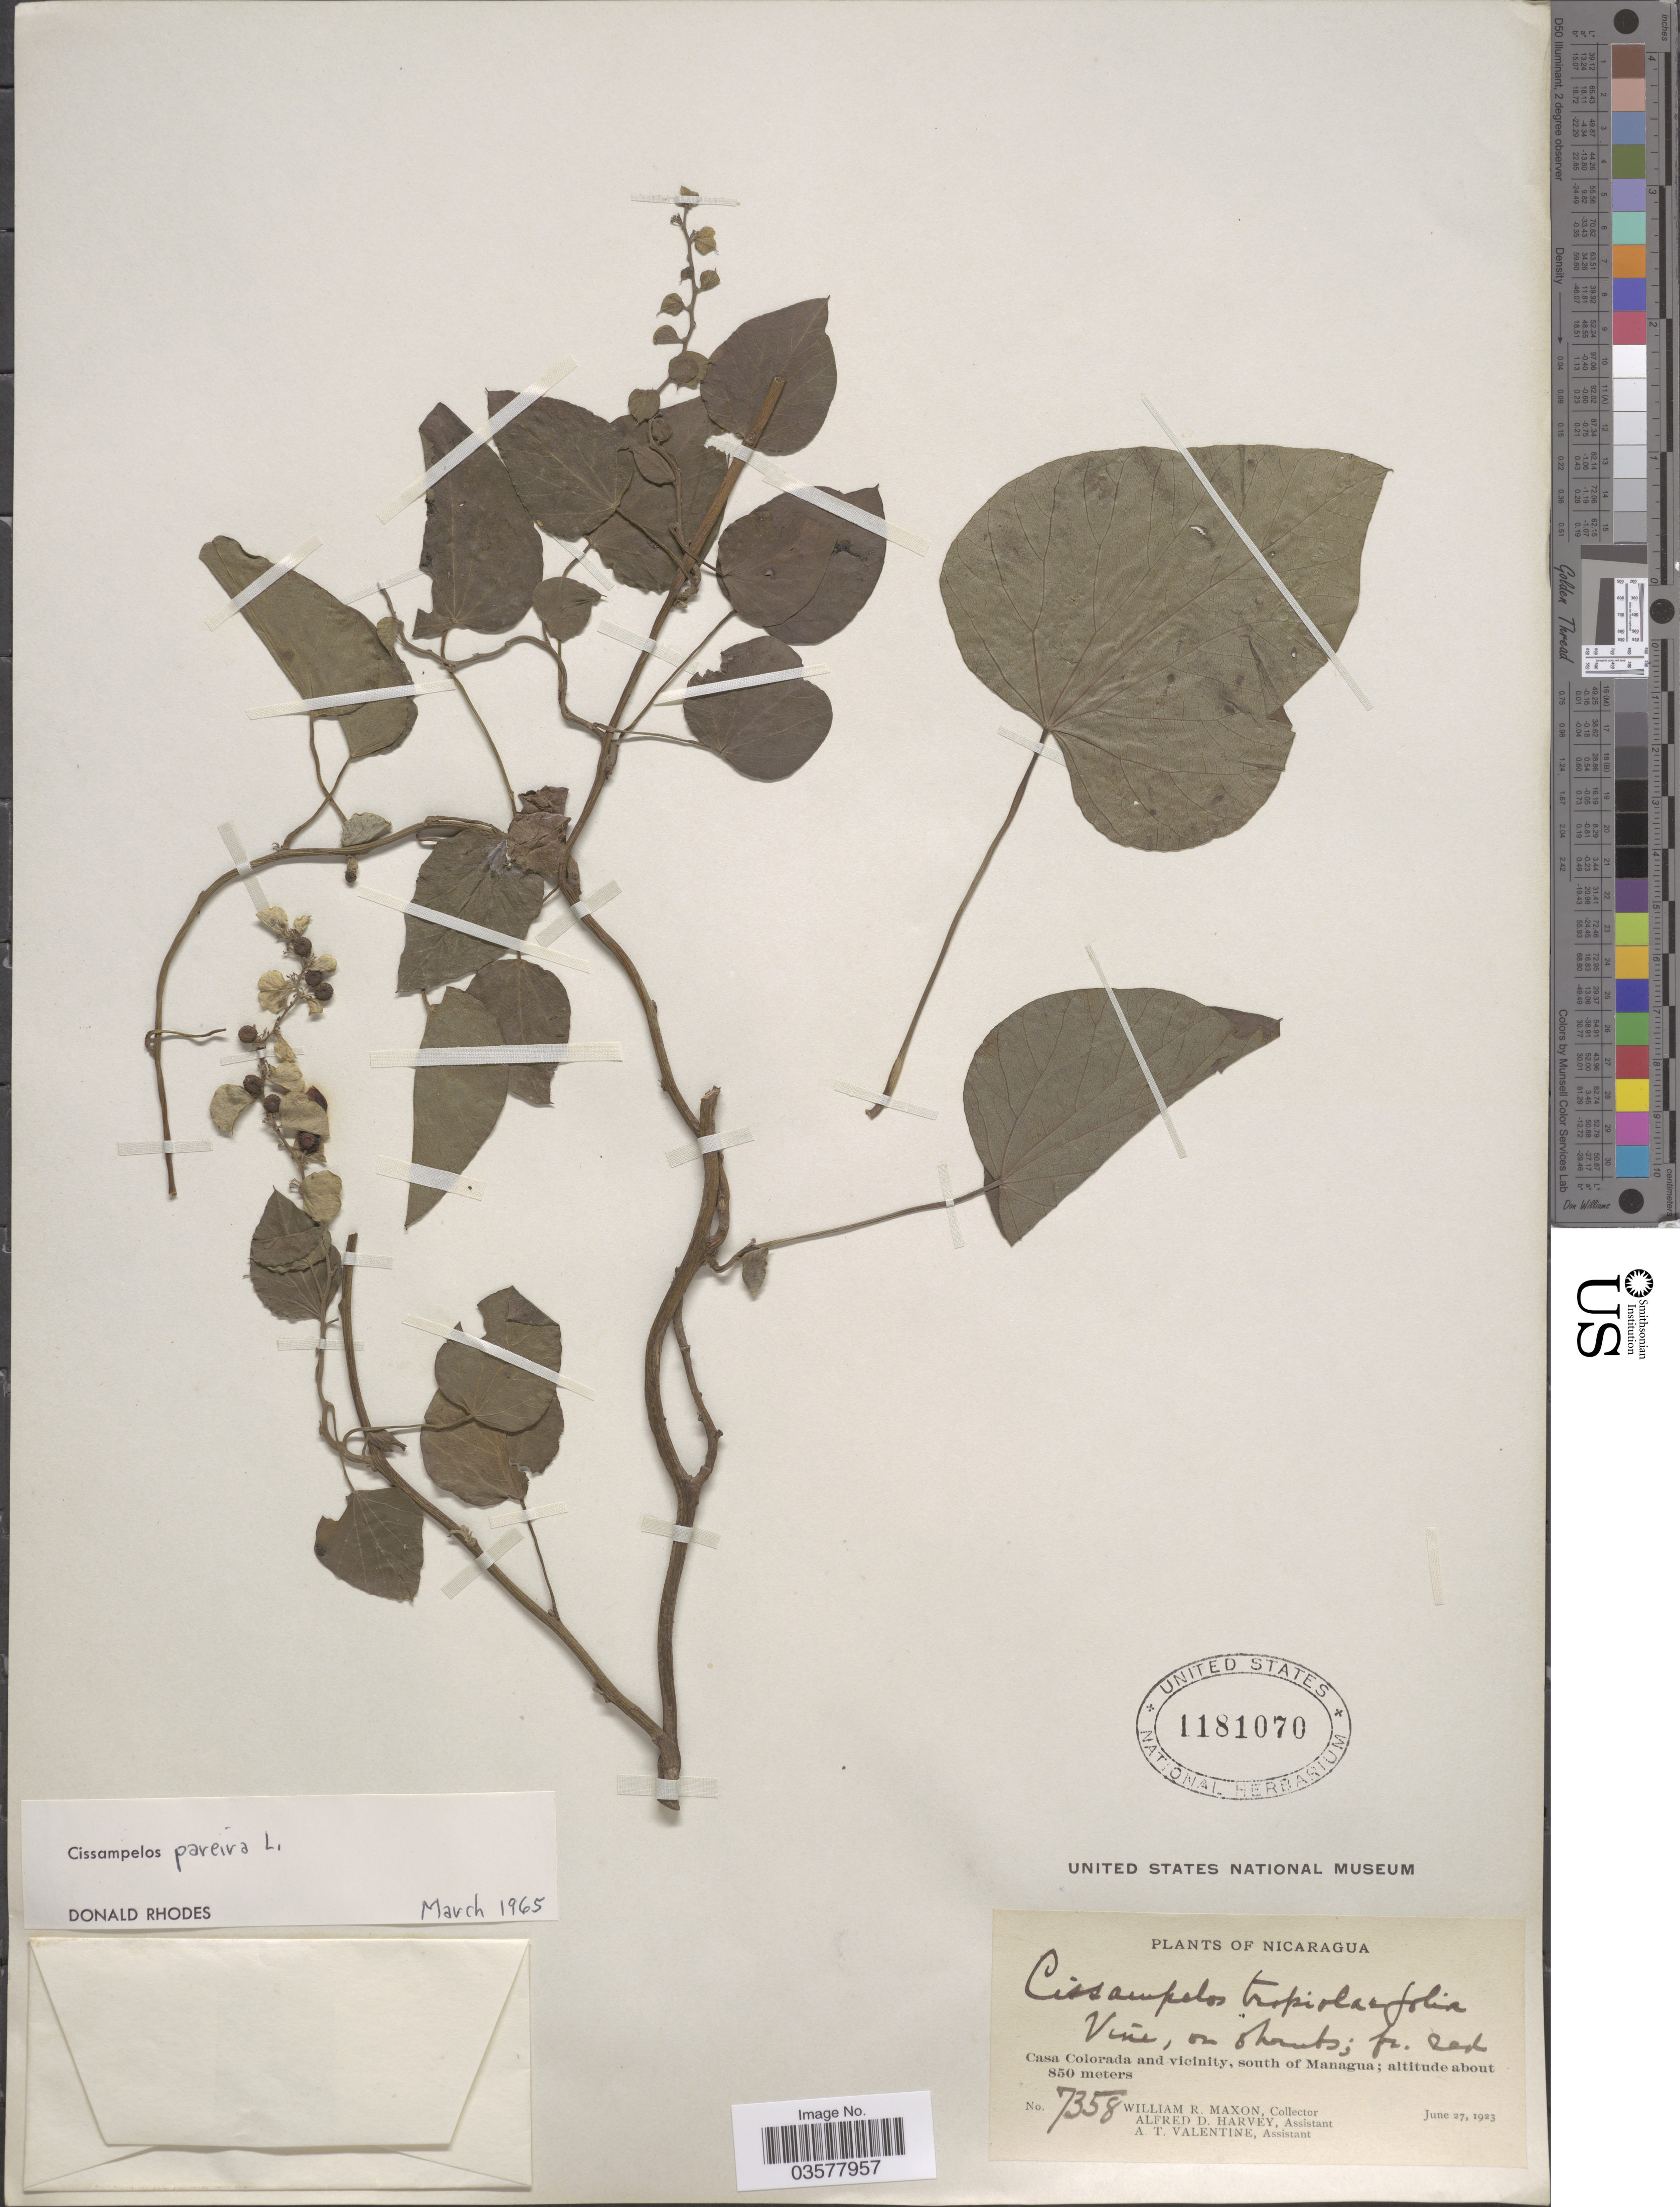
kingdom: Plantae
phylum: Tracheophyta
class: Magnoliopsida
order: Ranunculales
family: Menispermaceae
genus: Cissampelos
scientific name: Cissampelos pareira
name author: L.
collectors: W. R. Maxon, A. D. Harvey & A. Valentine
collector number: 7358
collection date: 1923-06-27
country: Nicaragua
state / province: Managua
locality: Casa Colorada and vicinity, south of Managua.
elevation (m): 850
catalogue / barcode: US 1181070